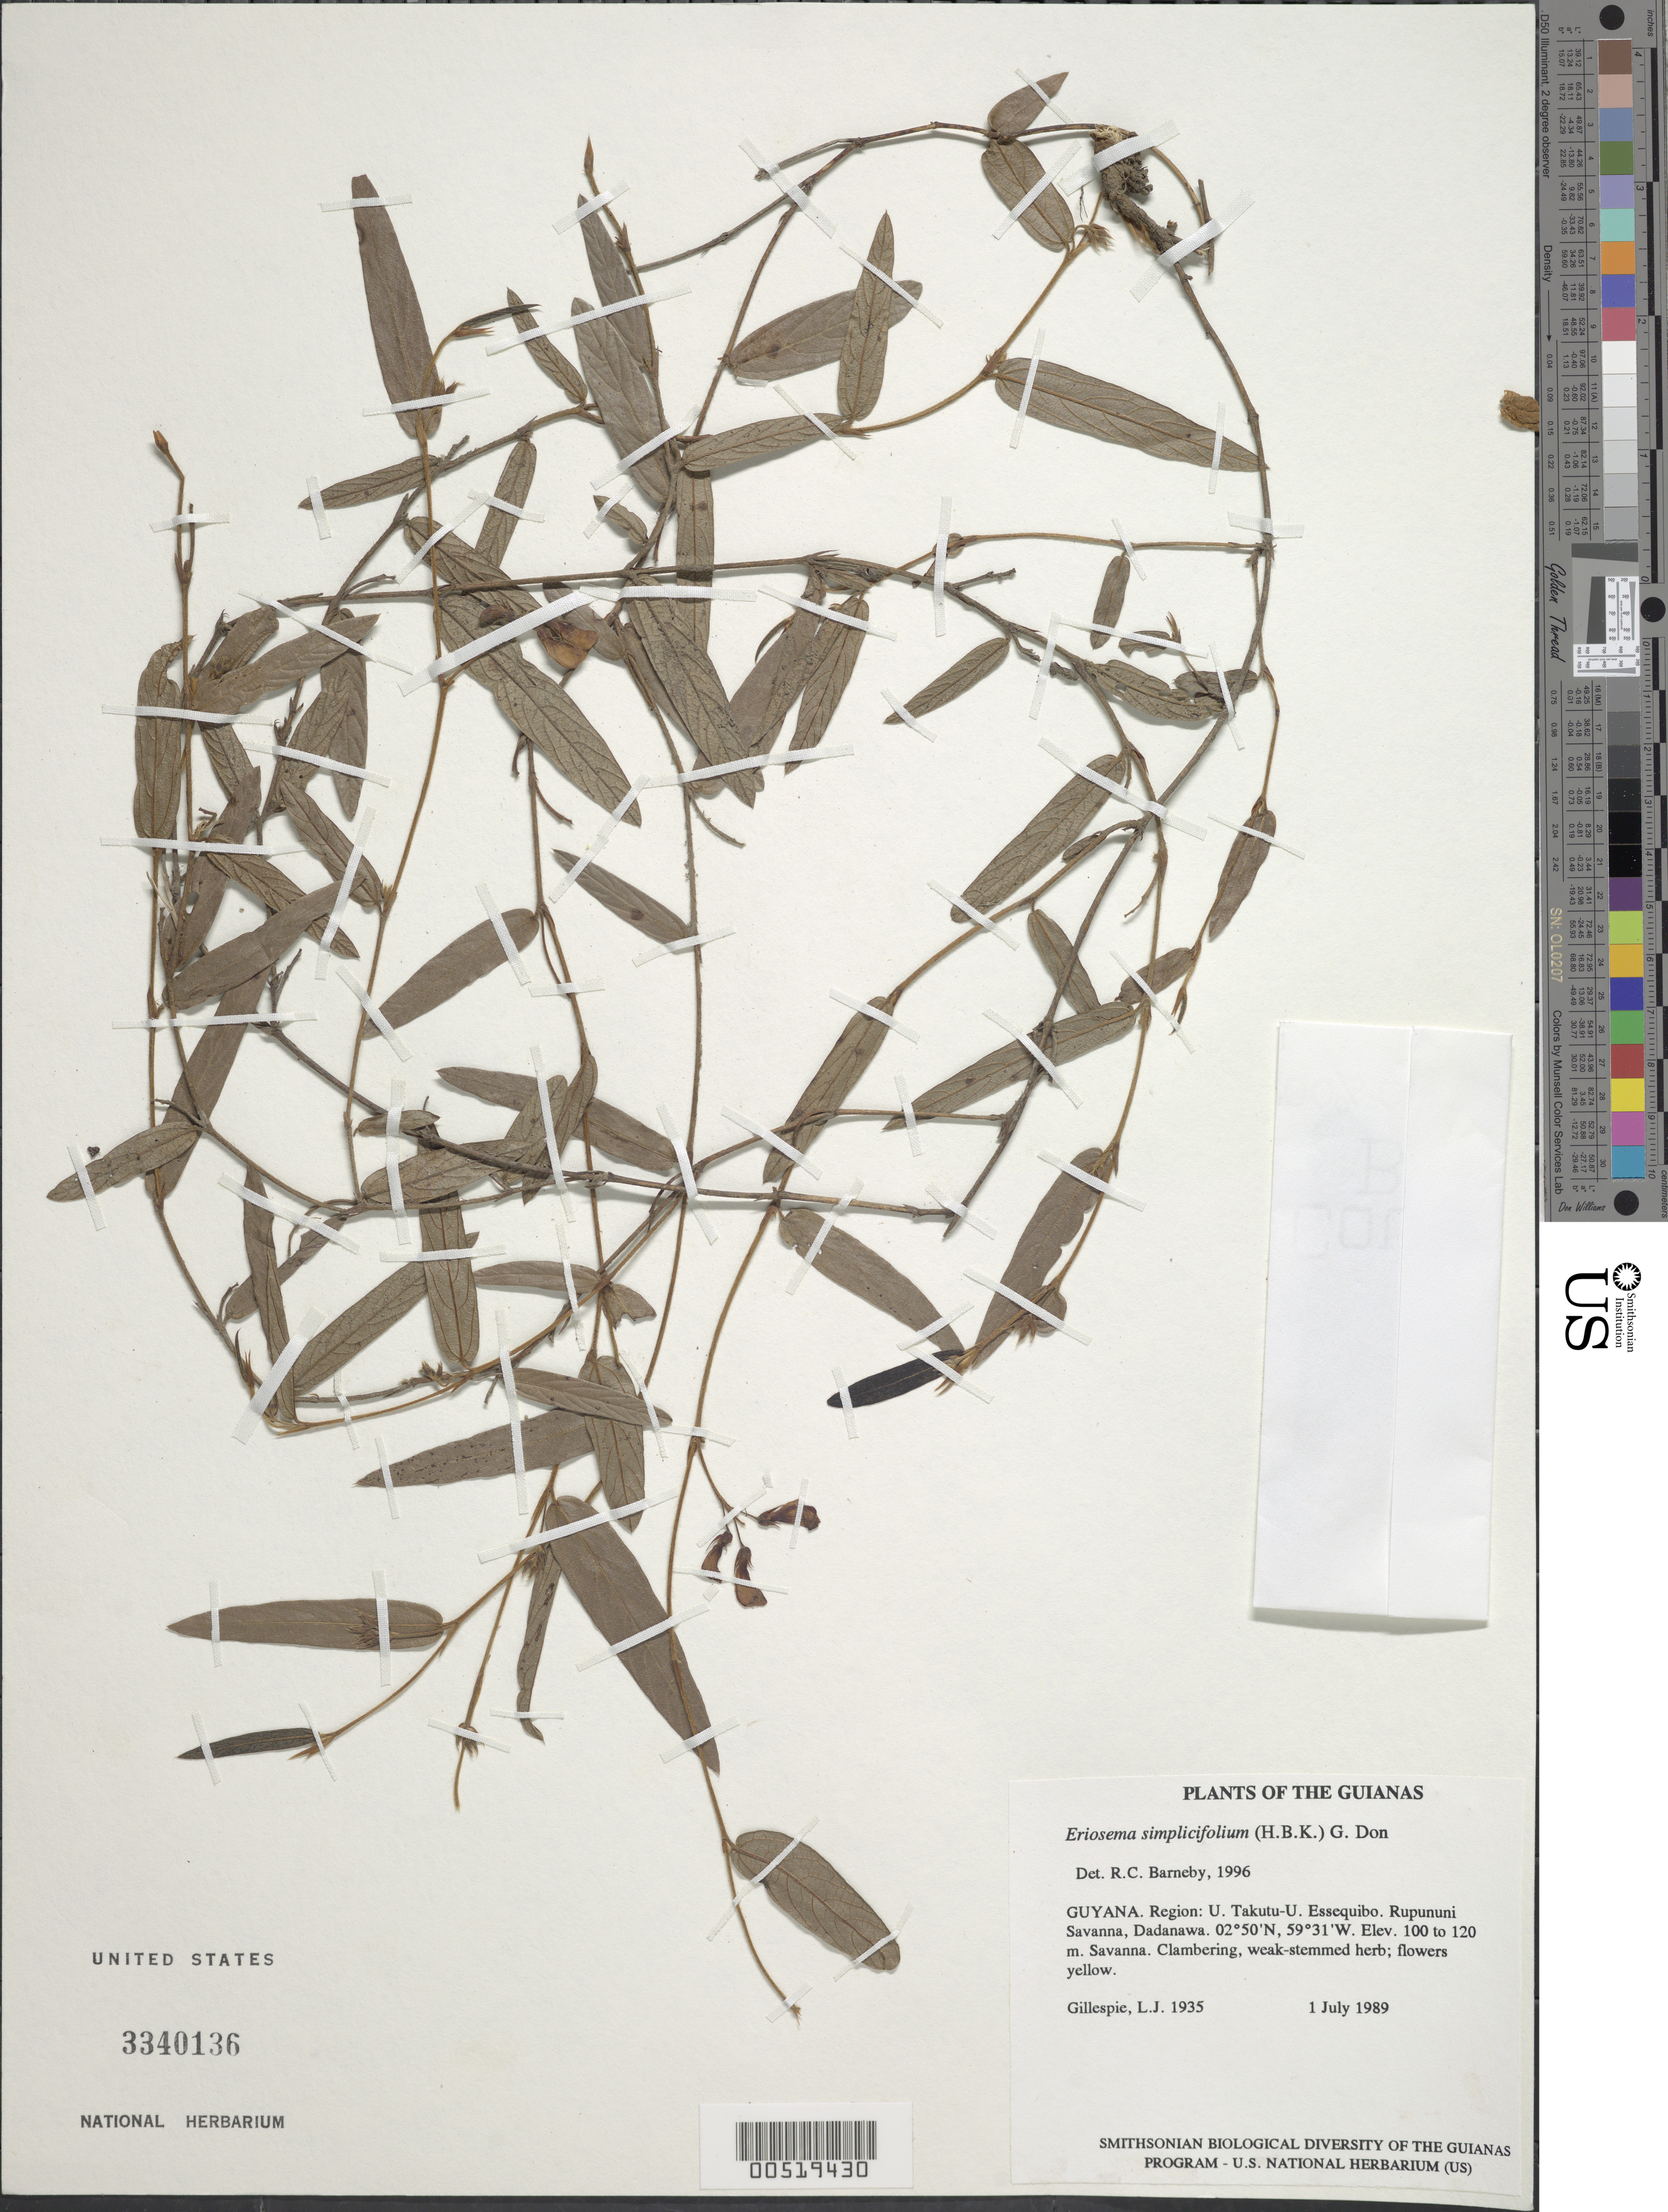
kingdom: Plantae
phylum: Tracheophyta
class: Magnoliopsida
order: Fabales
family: Fabaceae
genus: Eriosema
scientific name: Eriosema simplicifolium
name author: (Kunth) G. Don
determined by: Barneby, Rupert C., (NY)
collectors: L. J. Gillespie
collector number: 1935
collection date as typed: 1 July 1989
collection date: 1989-07-01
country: Guyana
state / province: U. Takutu-U. Essequibo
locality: Rupununi Savanna, Dadanawa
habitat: Savanna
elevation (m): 100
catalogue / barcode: US 3340136